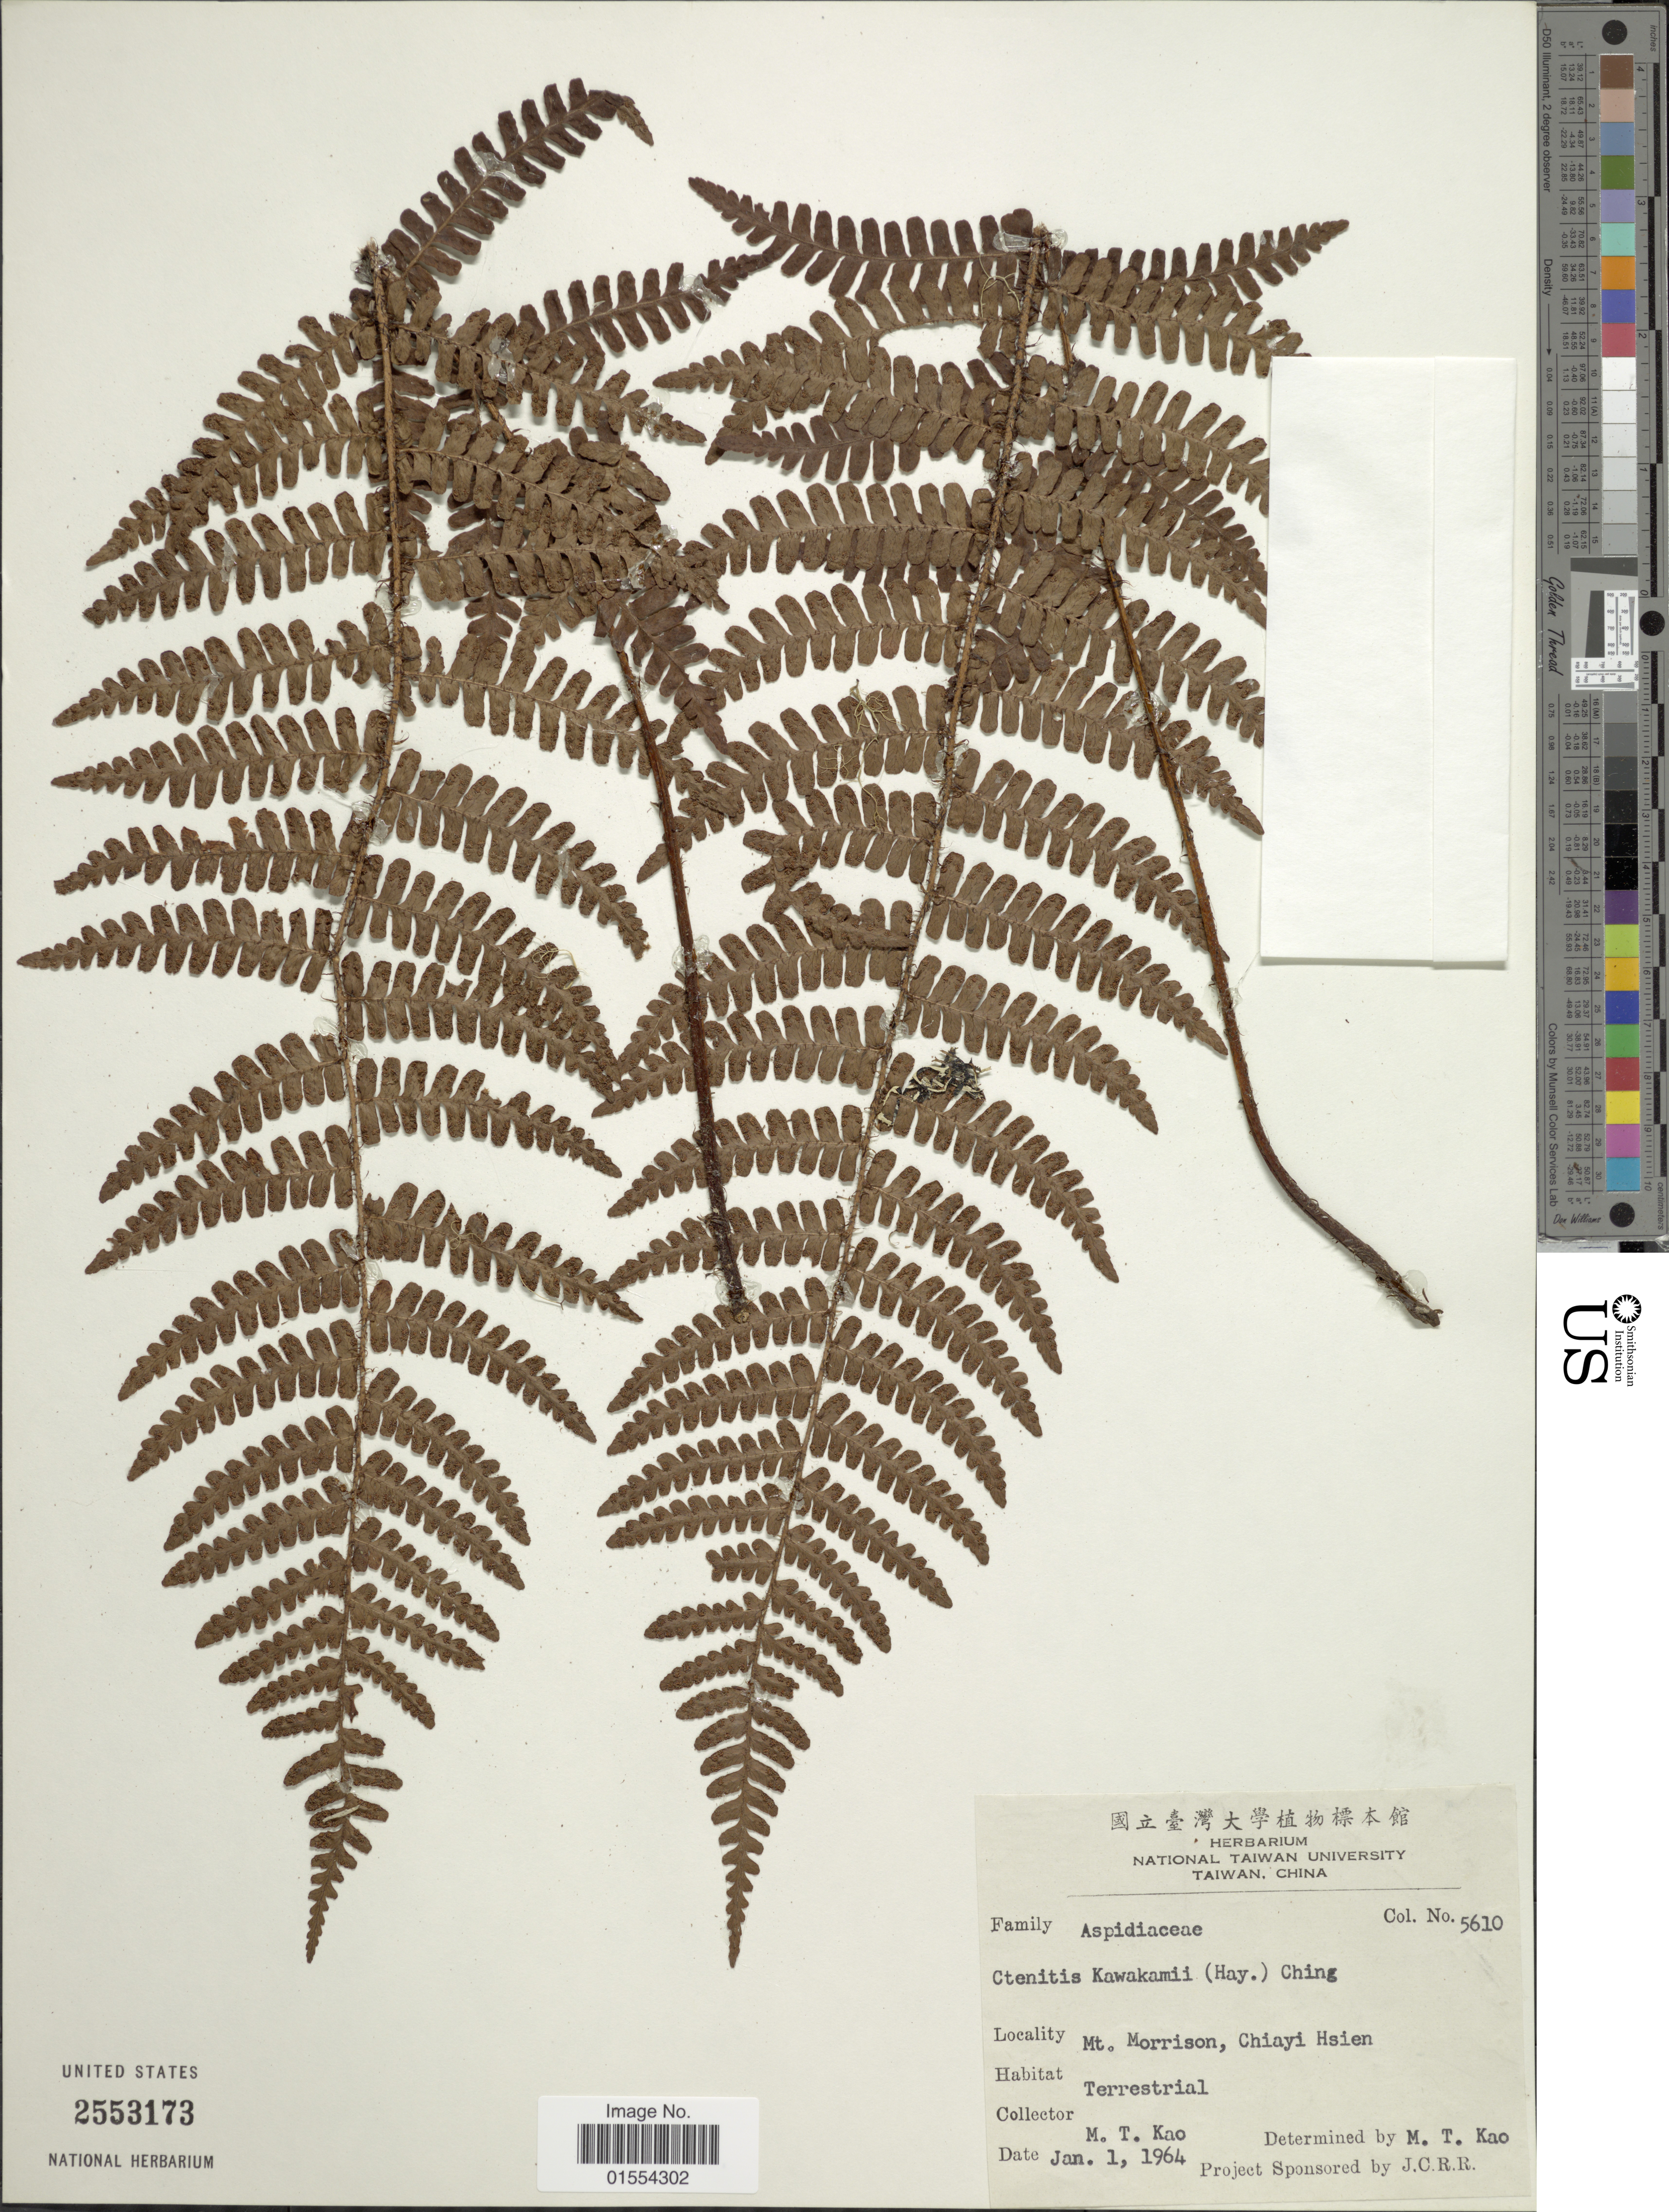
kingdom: Plantae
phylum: Tracheophyta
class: Polypodiopsida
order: Polypodiales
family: Dryopteridaceae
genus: Dryopteris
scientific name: Dryopteris kawakamii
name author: Hayata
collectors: M. T. Kao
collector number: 5610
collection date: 1964-01-01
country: Taiwan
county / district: Chiayi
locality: Mt. Morrison, Chiayi Hsien.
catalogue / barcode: US 2553173